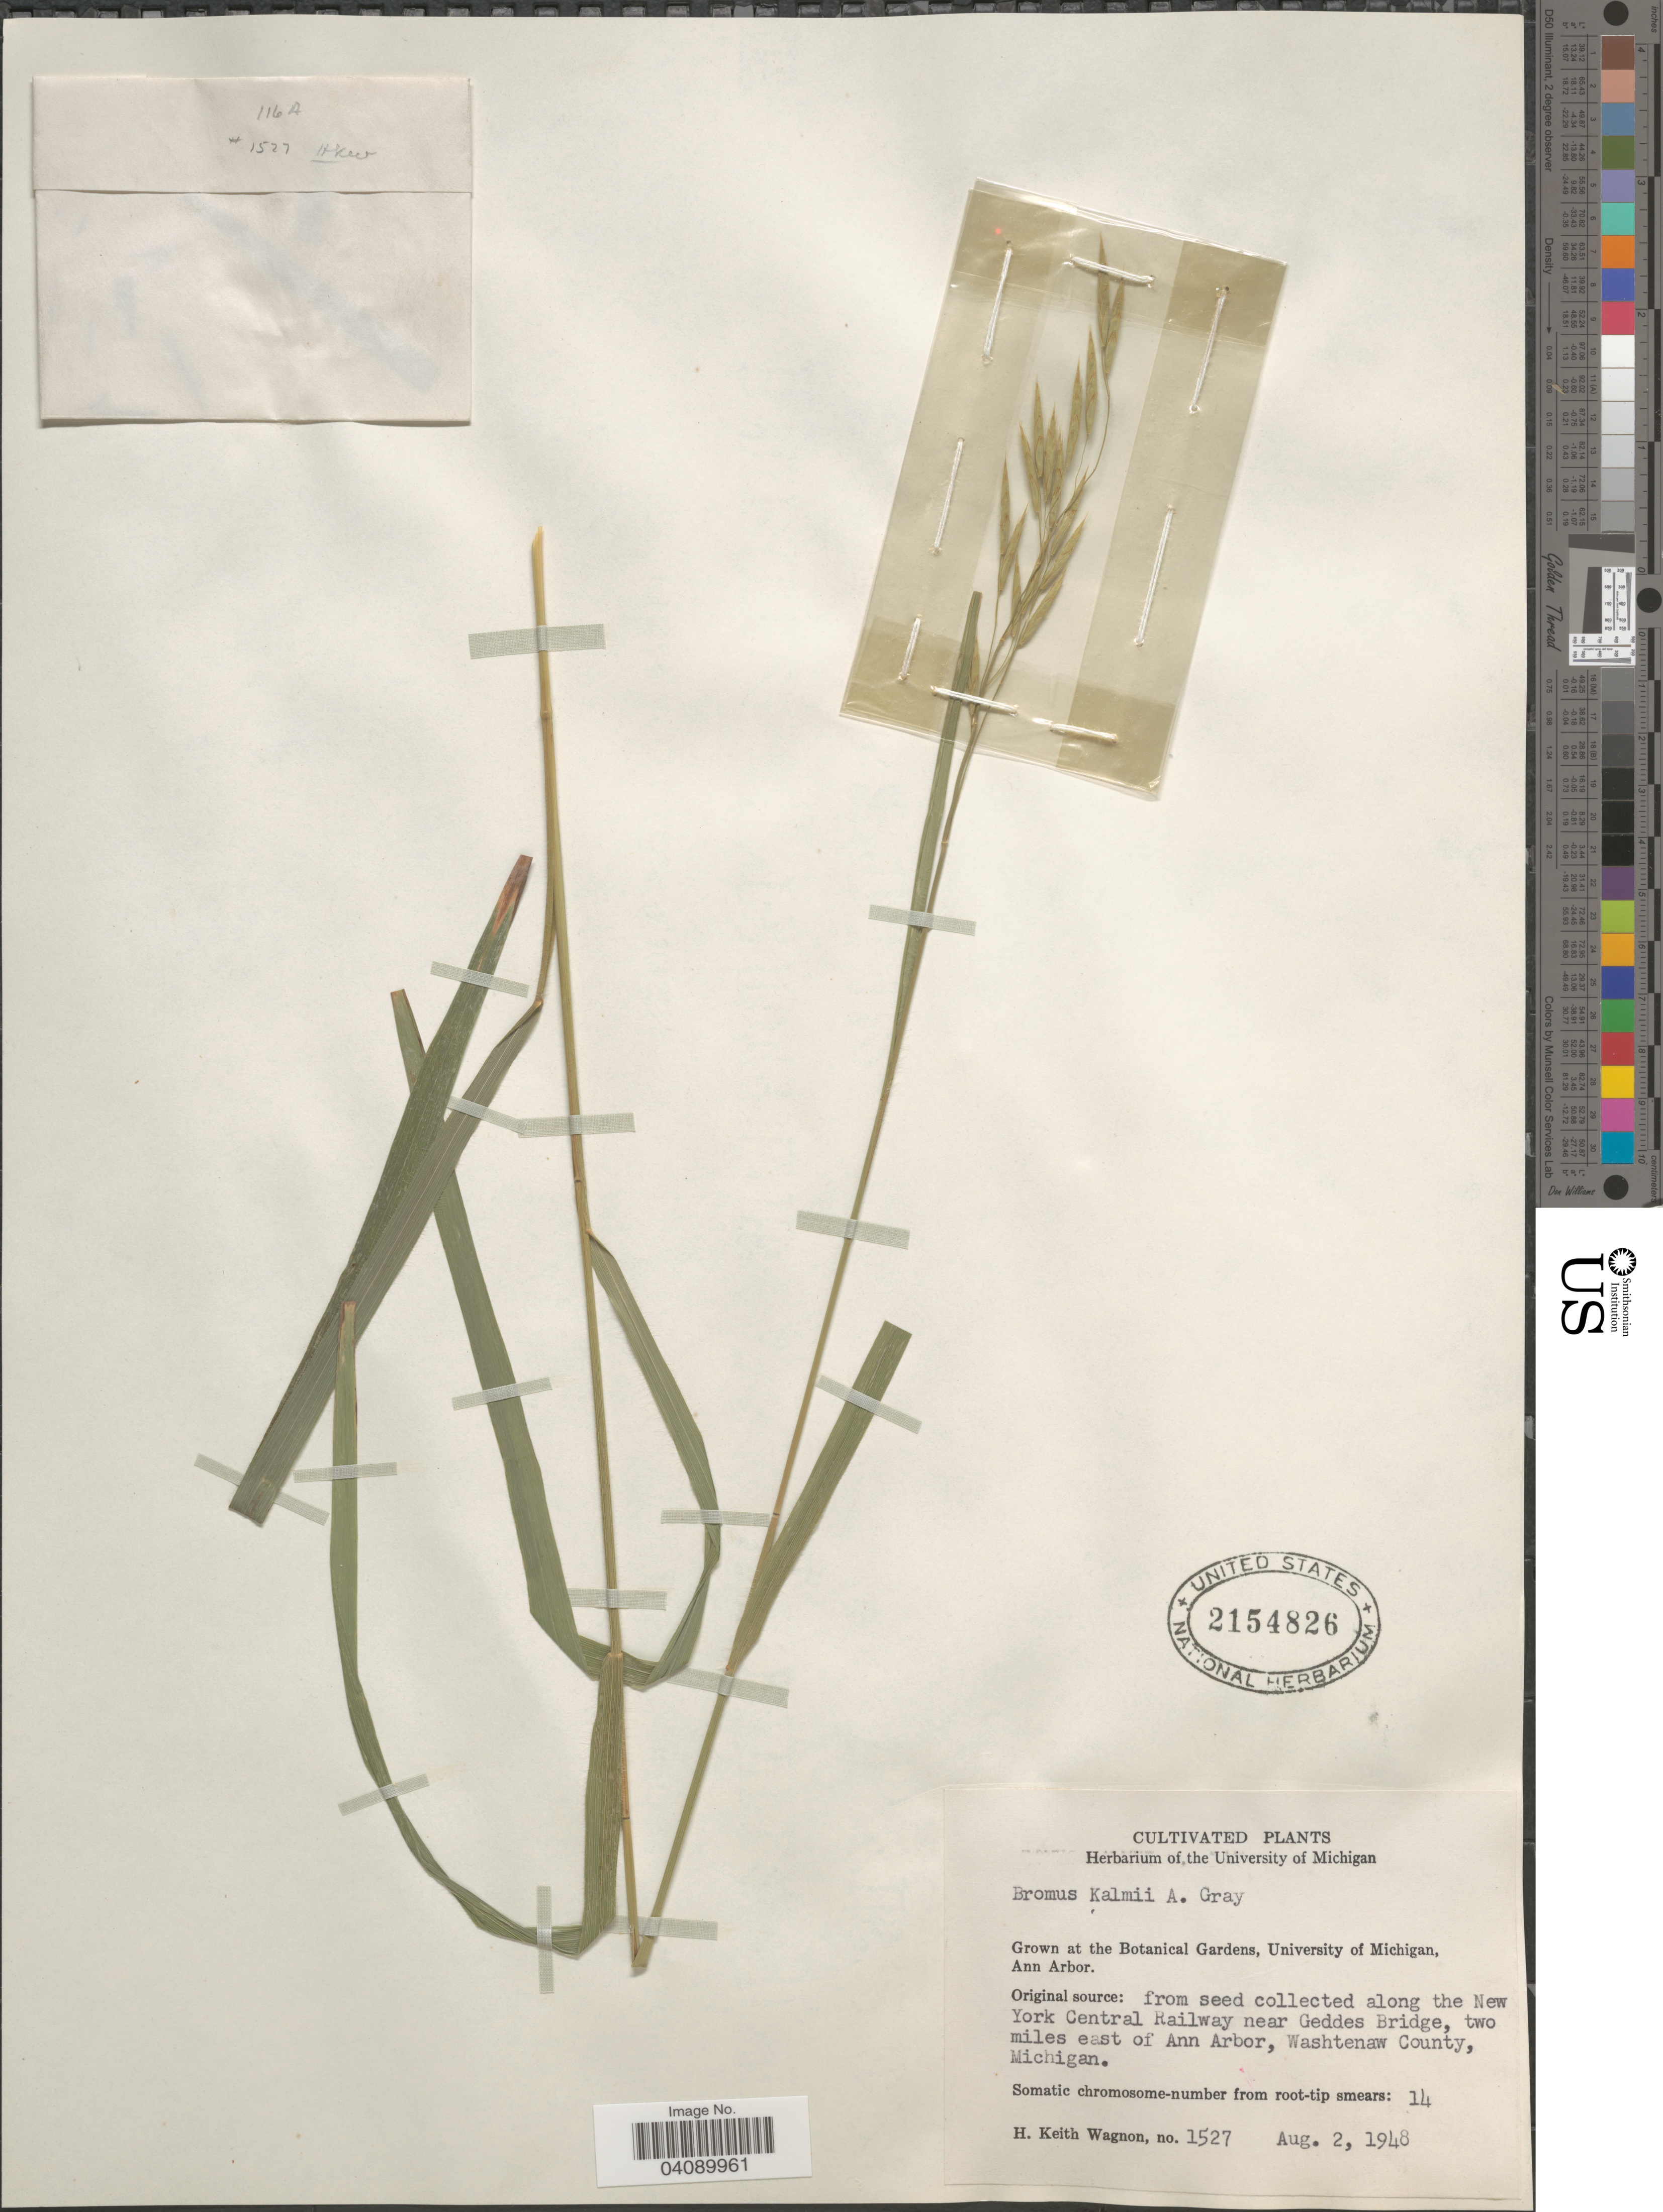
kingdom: Plantae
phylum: Tracheophyta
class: Liliopsida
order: Poales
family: Poaceae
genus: Bromus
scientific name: Bromus sp.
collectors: H. Wagnon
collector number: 1527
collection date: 1948-08-02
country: United States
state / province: Michigan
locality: Grown at the Botanical Gardens, University of Michigan, Ann Arbor.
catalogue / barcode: US 2154826